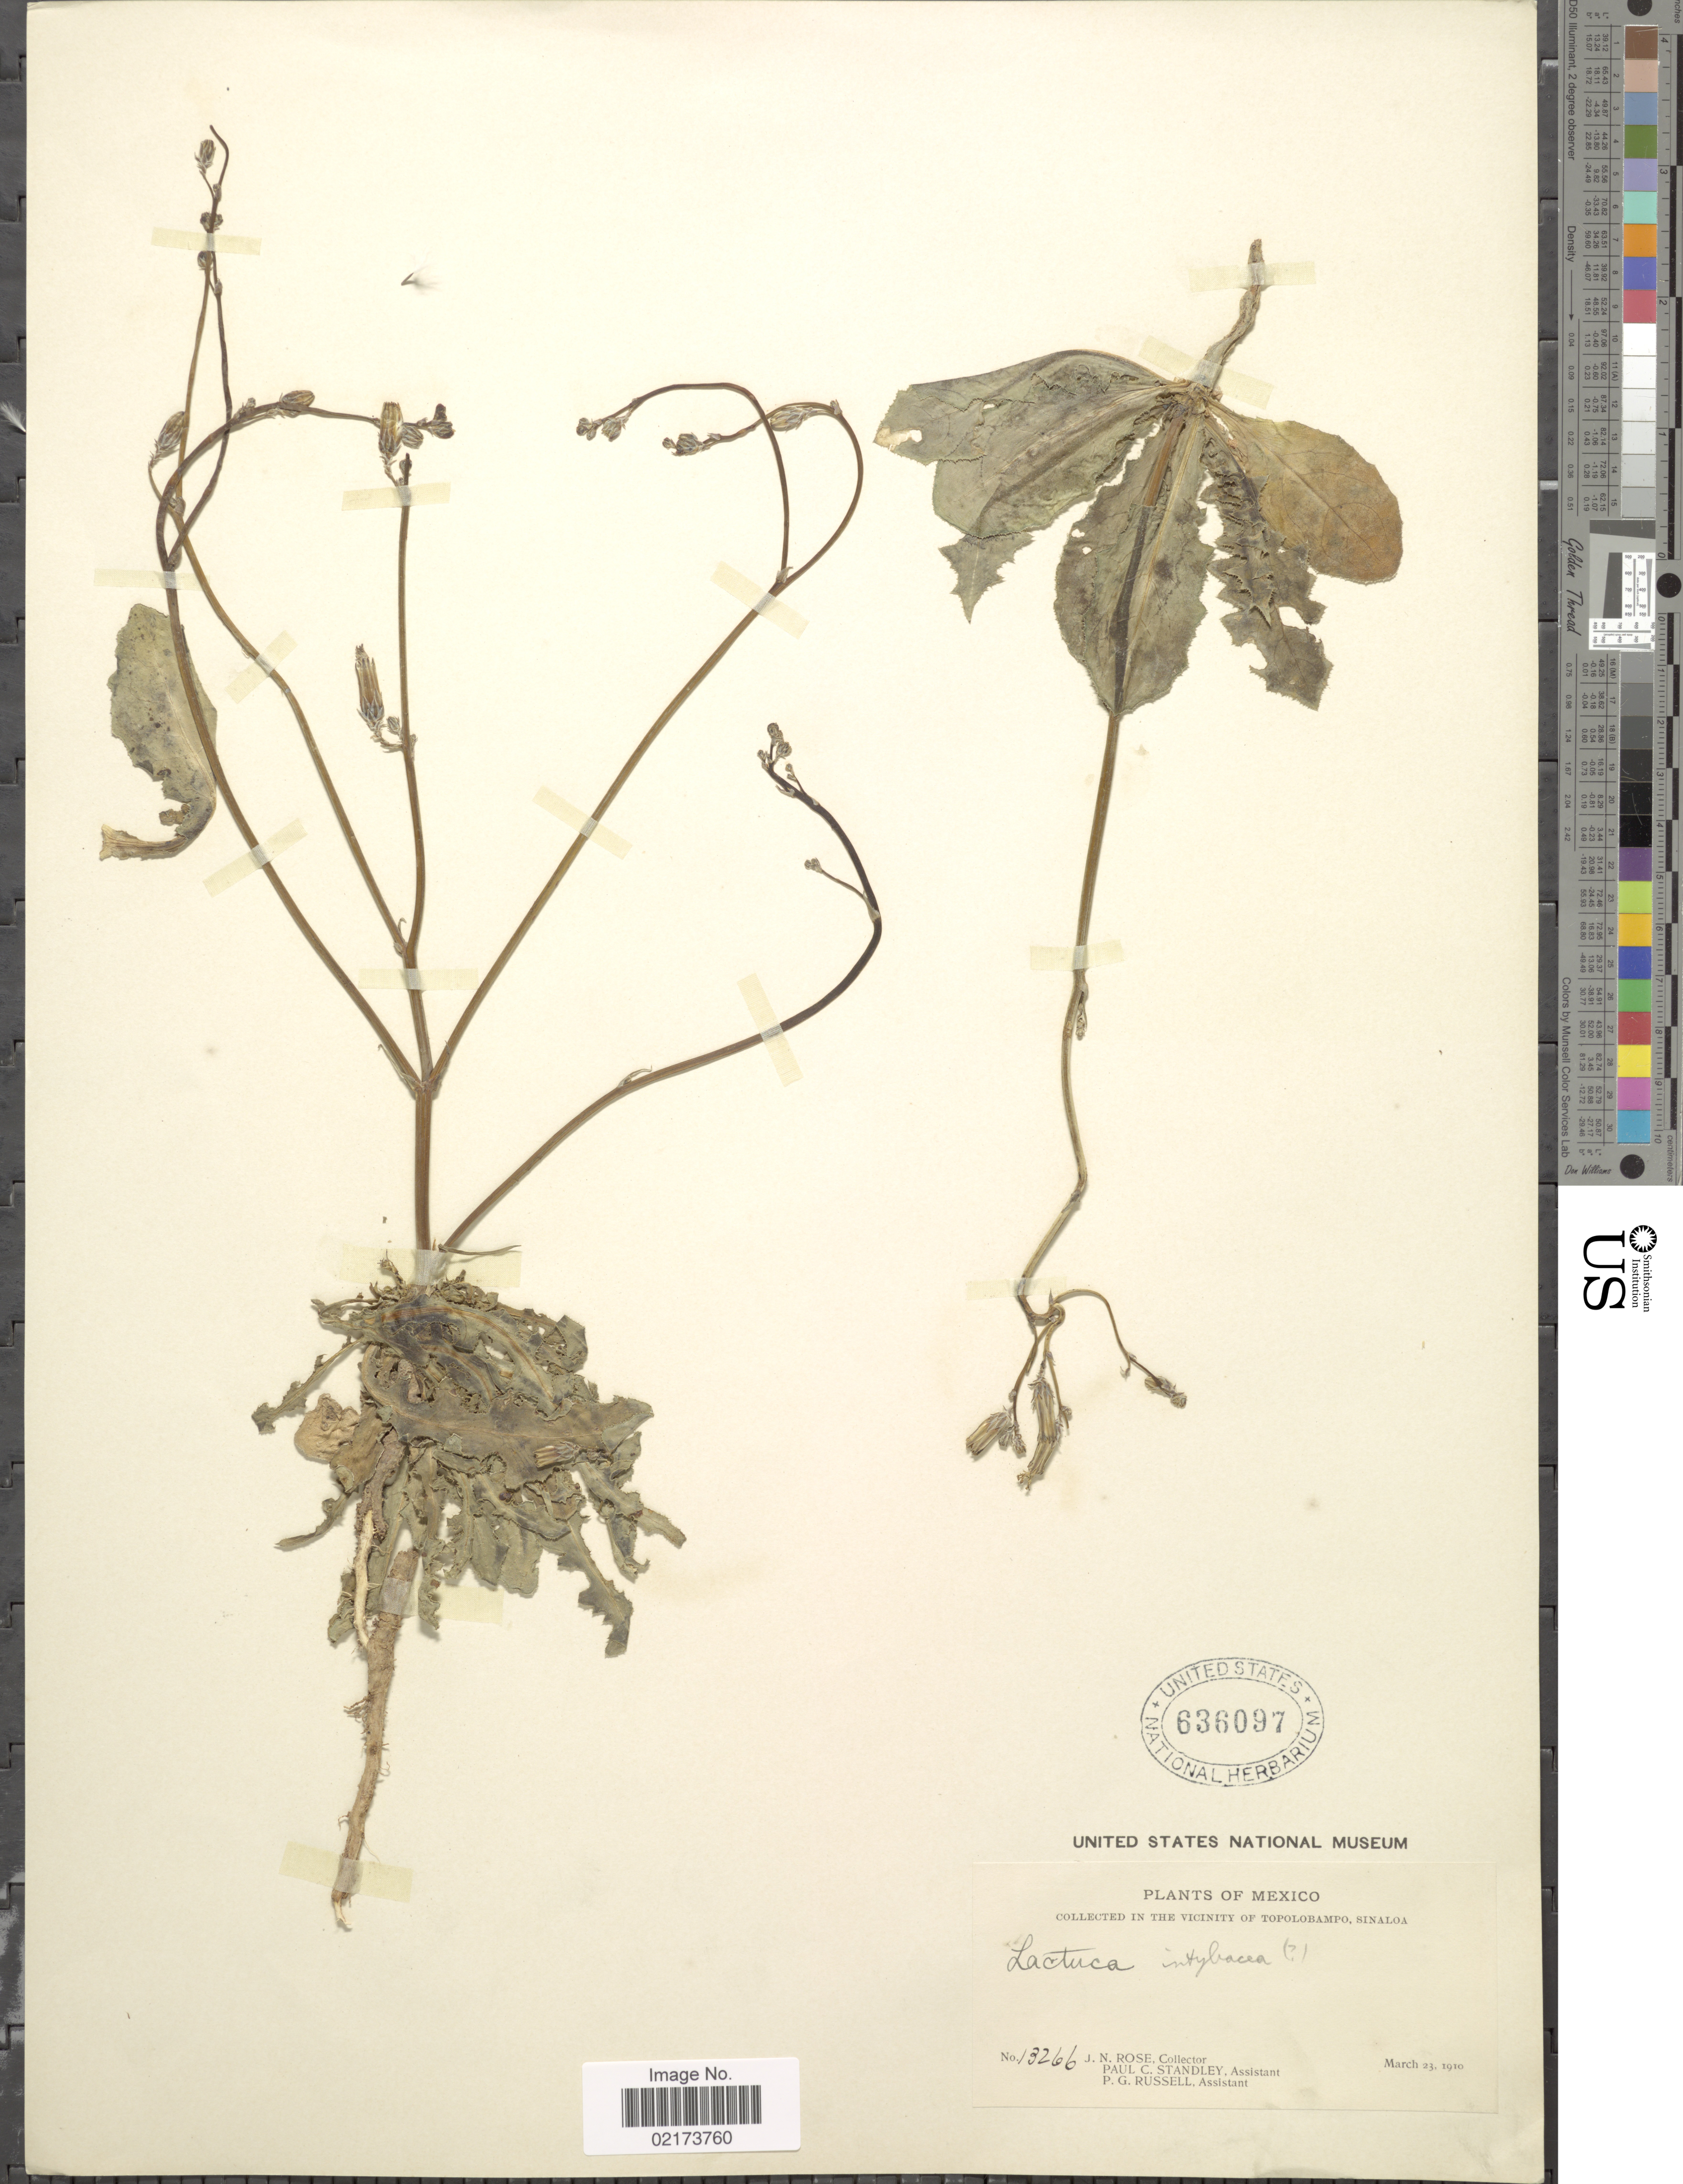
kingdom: Plantae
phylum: Tracheophyta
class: Magnoliopsida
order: Asterales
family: Asteraceae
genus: Lactuca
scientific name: Lactuca intybacea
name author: (Jacq.) P. Beauv.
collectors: J. N. Rose, P. C. Standley & P. G. Russell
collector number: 13266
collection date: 1910-03-23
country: Mexico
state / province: Sinaloa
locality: Vicinity of Topolobampo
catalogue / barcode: US 636097